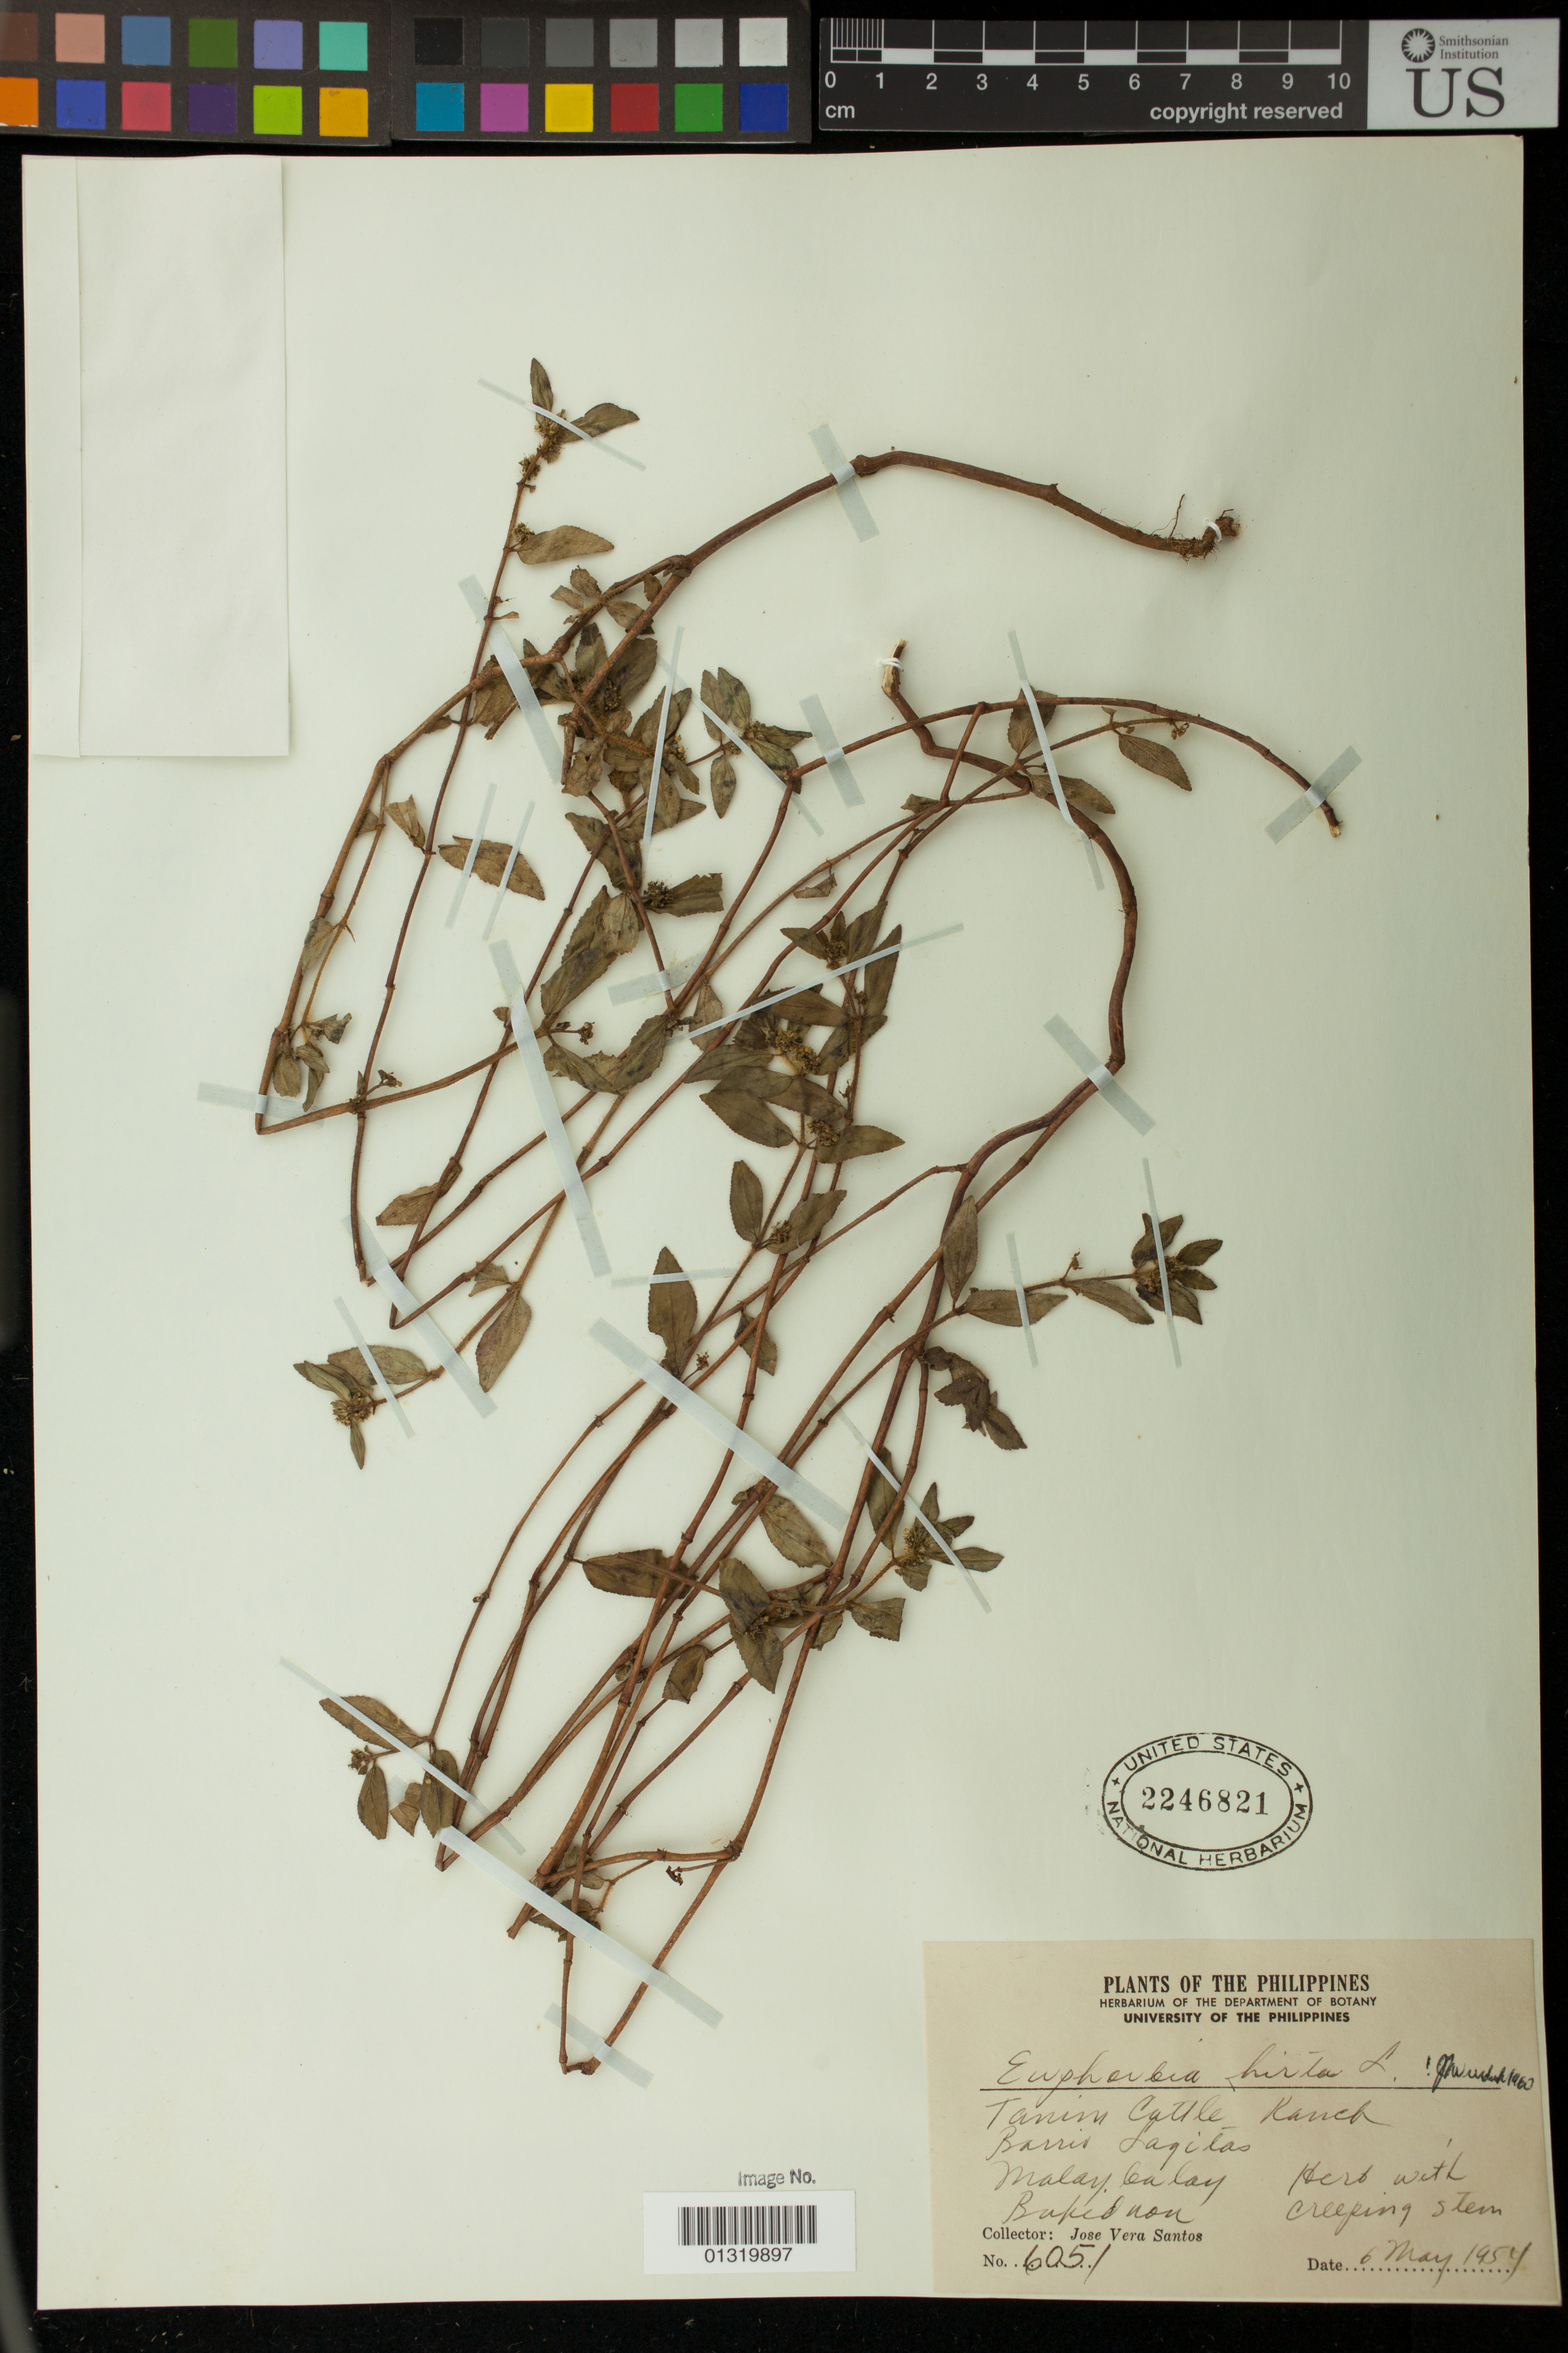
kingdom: Plantae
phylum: Tracheophyta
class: Magnoliopsida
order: Malpighiales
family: Euphorbiaceae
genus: Euphorbia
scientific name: Euphorbia hirta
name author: L.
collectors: J. Vera Santos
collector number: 6051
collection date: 1954-05-06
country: Philippines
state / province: Northern Mindanao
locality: Tanim Cattle Ranch; Barris Lagitas; Malaybalay; Bukidnon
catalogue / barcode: US 2246821